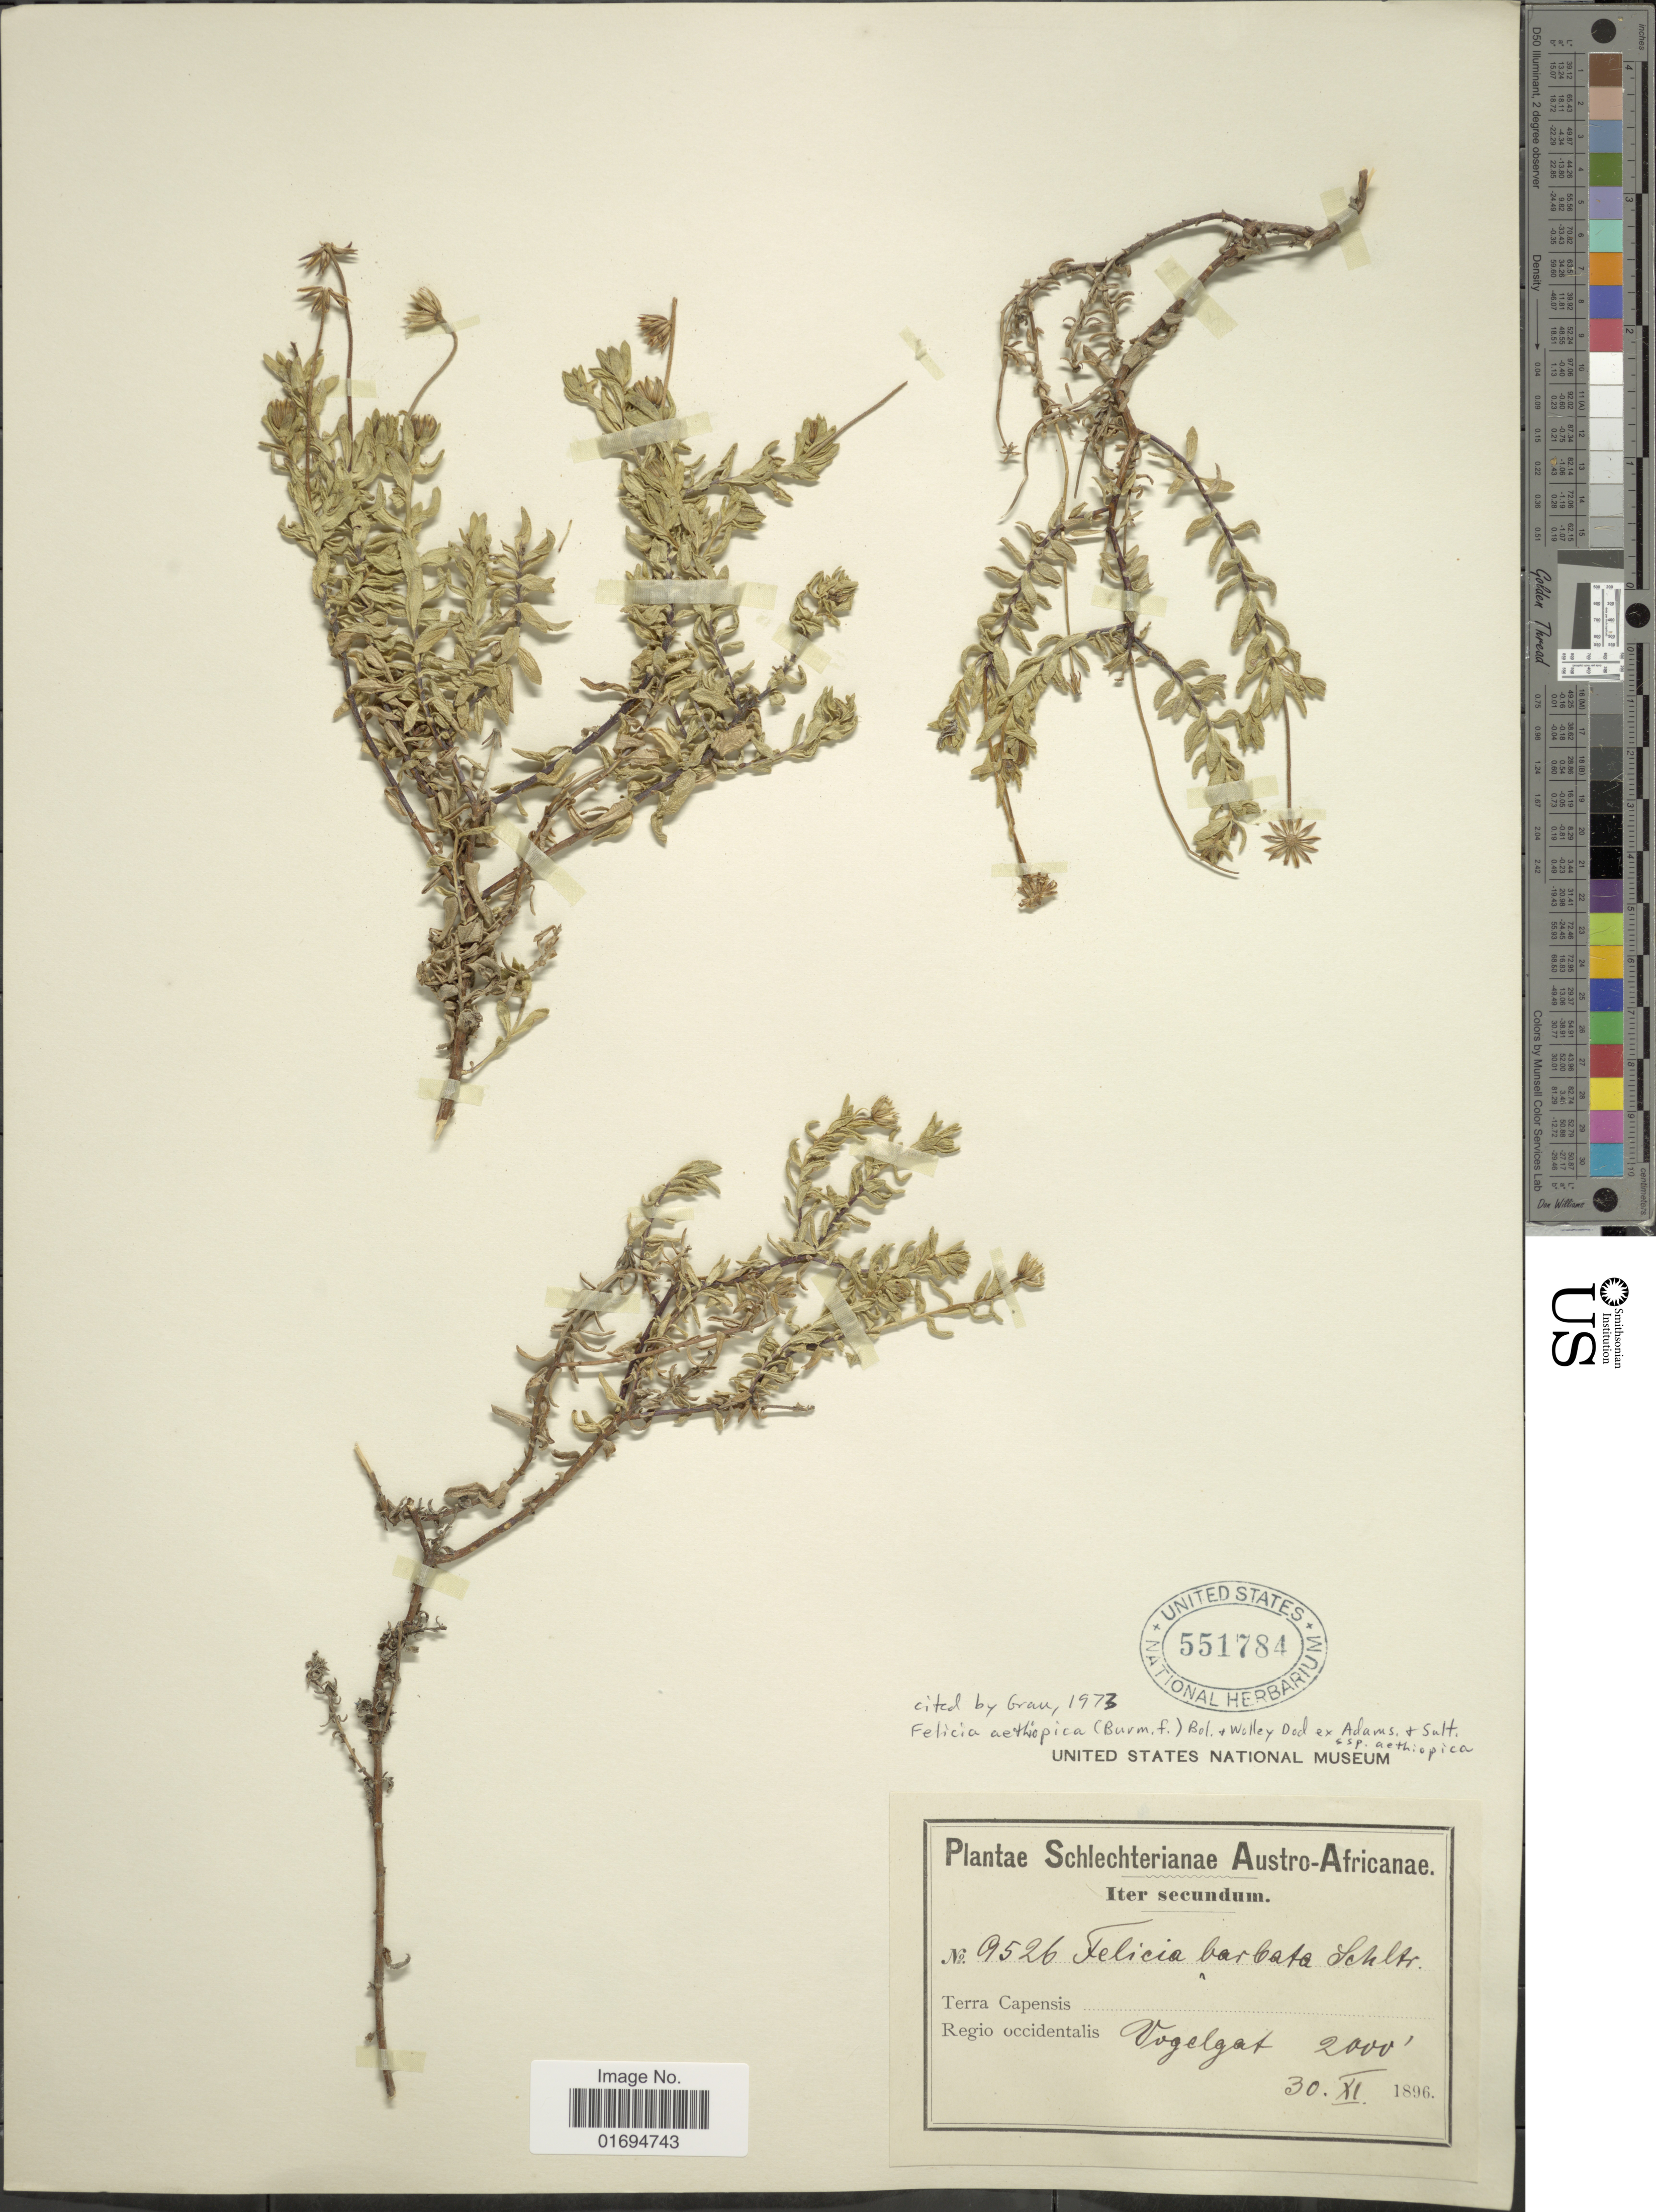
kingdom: Plantae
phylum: Tracheophyta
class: Magnoliopsida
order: Asterales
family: Asteraceae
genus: Felicia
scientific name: Felicia aethiopica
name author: (Burm. f.) Grau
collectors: Schlechter, --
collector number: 9526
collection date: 1896-11-30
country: South Africa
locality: Austro-Africanae, Terra Capensis, Regio occidentalis, vogelgat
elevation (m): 610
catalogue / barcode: US 551784